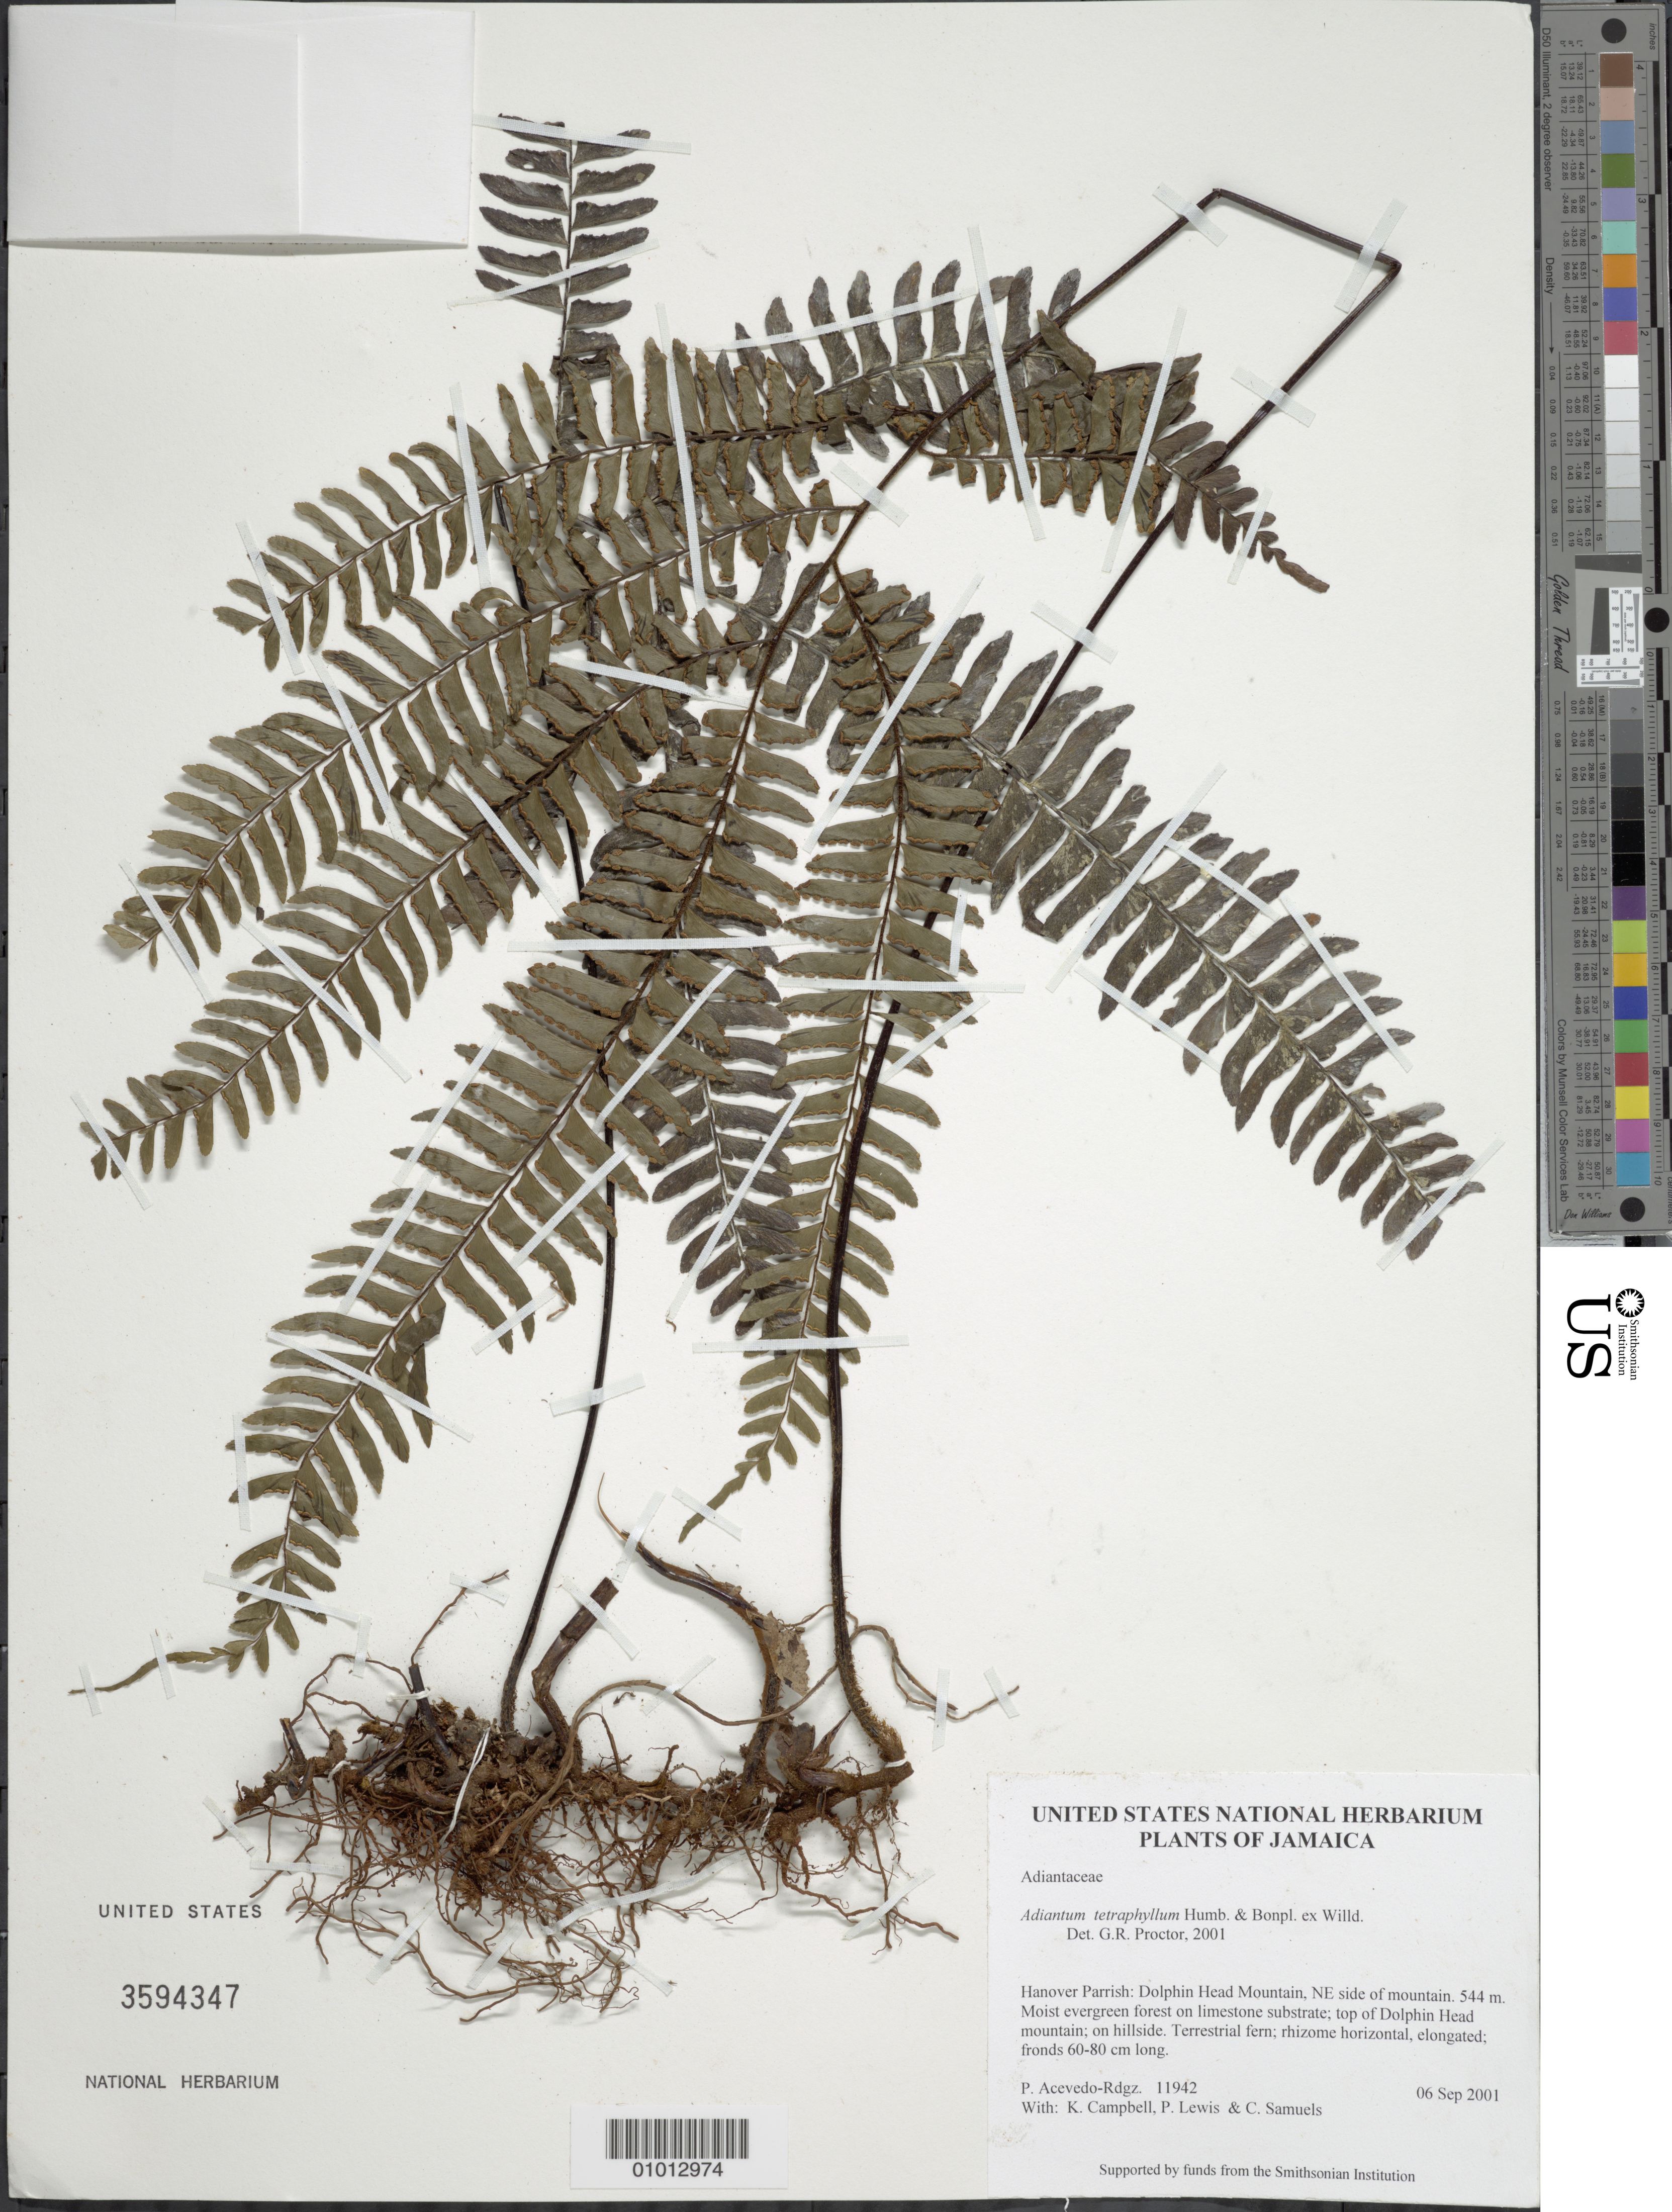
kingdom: Plantae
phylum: Tracheophyta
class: Polypodiopsida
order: Polypodiales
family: Pteridaceae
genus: Adiantum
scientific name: Adiantum tetraphyllum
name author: Humb. & Bonpl. ex Willd.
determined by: Proctor, G. R.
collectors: P. Acevedo-Rodr., K. Campbell, P. Lewis & C. Samuels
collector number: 11942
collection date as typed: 06 Sep 2001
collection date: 2001-09-06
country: Jamaica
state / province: Hanover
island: Jamaica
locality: Hanover Parrish: Dolphin Head Mountain, NE side of mountain.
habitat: Moist evergreen forest on limestone substrate; top of Dolphin Head mountain; on hillside.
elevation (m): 544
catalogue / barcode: US 3594347